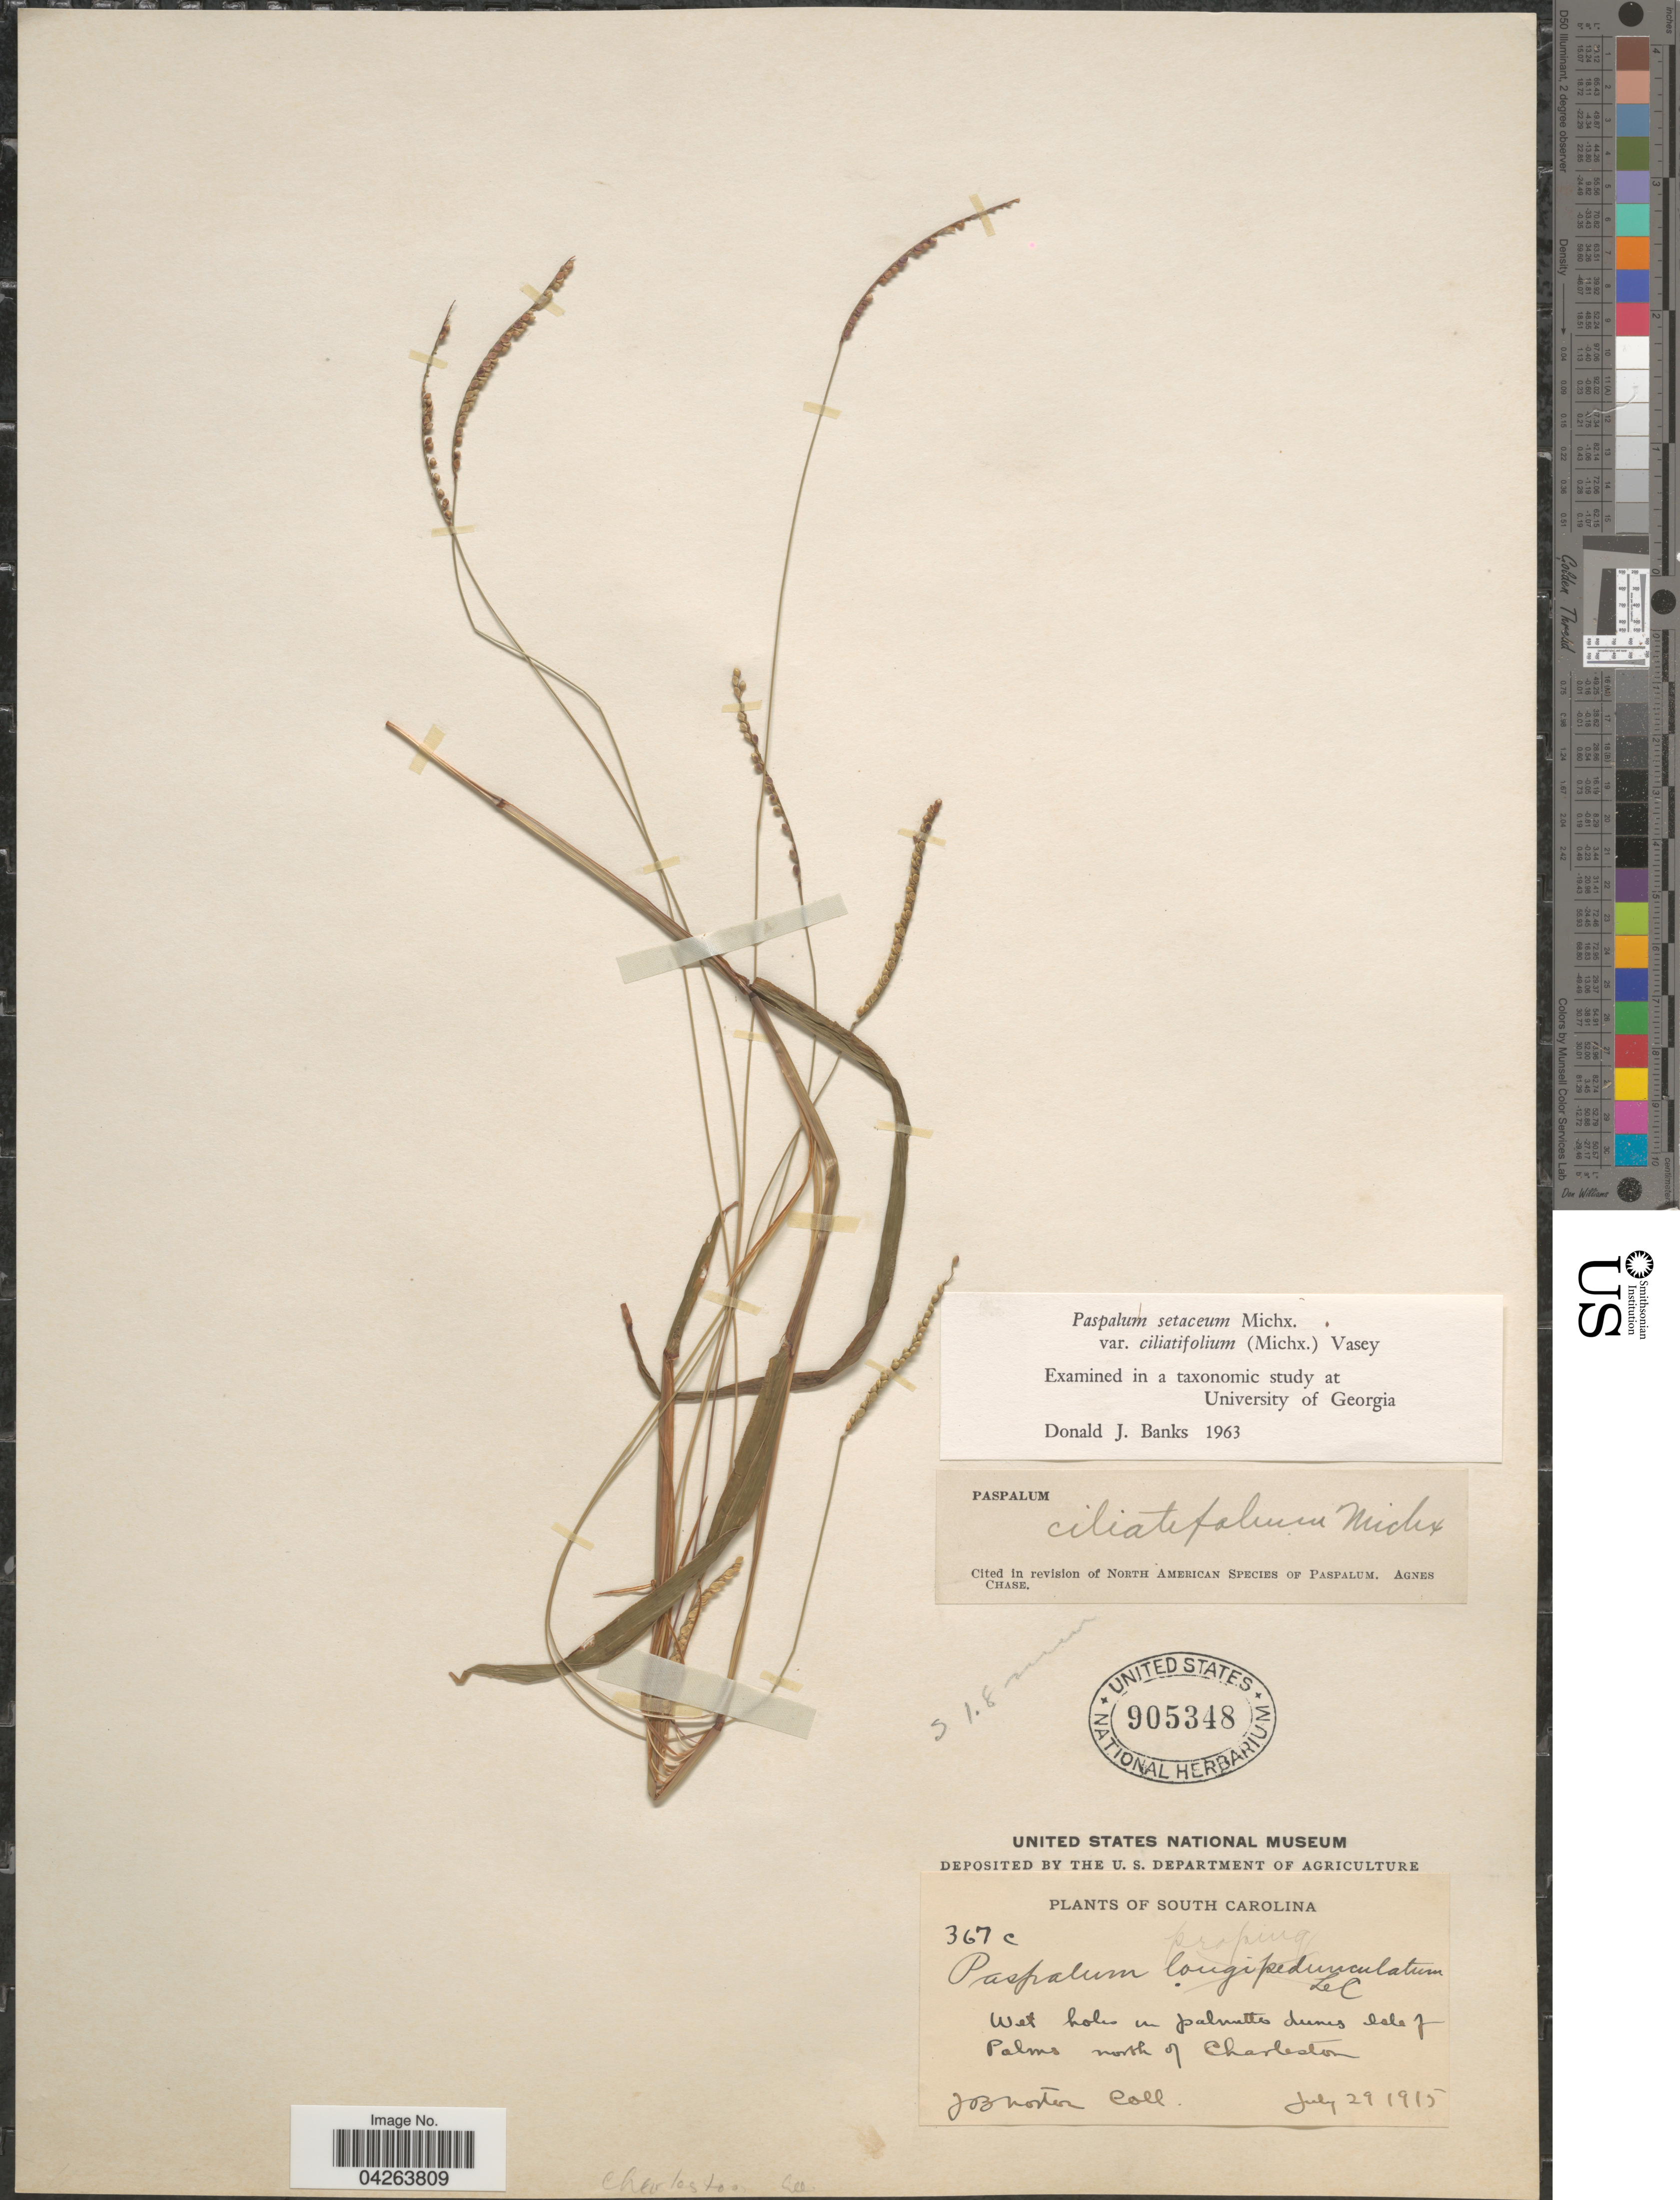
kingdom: Plantae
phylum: Tracheophyta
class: Liliopsida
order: Poales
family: Poaceae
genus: Paspalum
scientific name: Paspalum setaceum var. ciliatifolium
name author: (Michx.) Vasey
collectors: J. B. Norton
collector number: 367c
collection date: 1915-07-29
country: United States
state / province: South Carolina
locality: Wet hole in palmetto dunes Isle of Palms north of Charleston. Charleston Co.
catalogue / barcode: US 905348